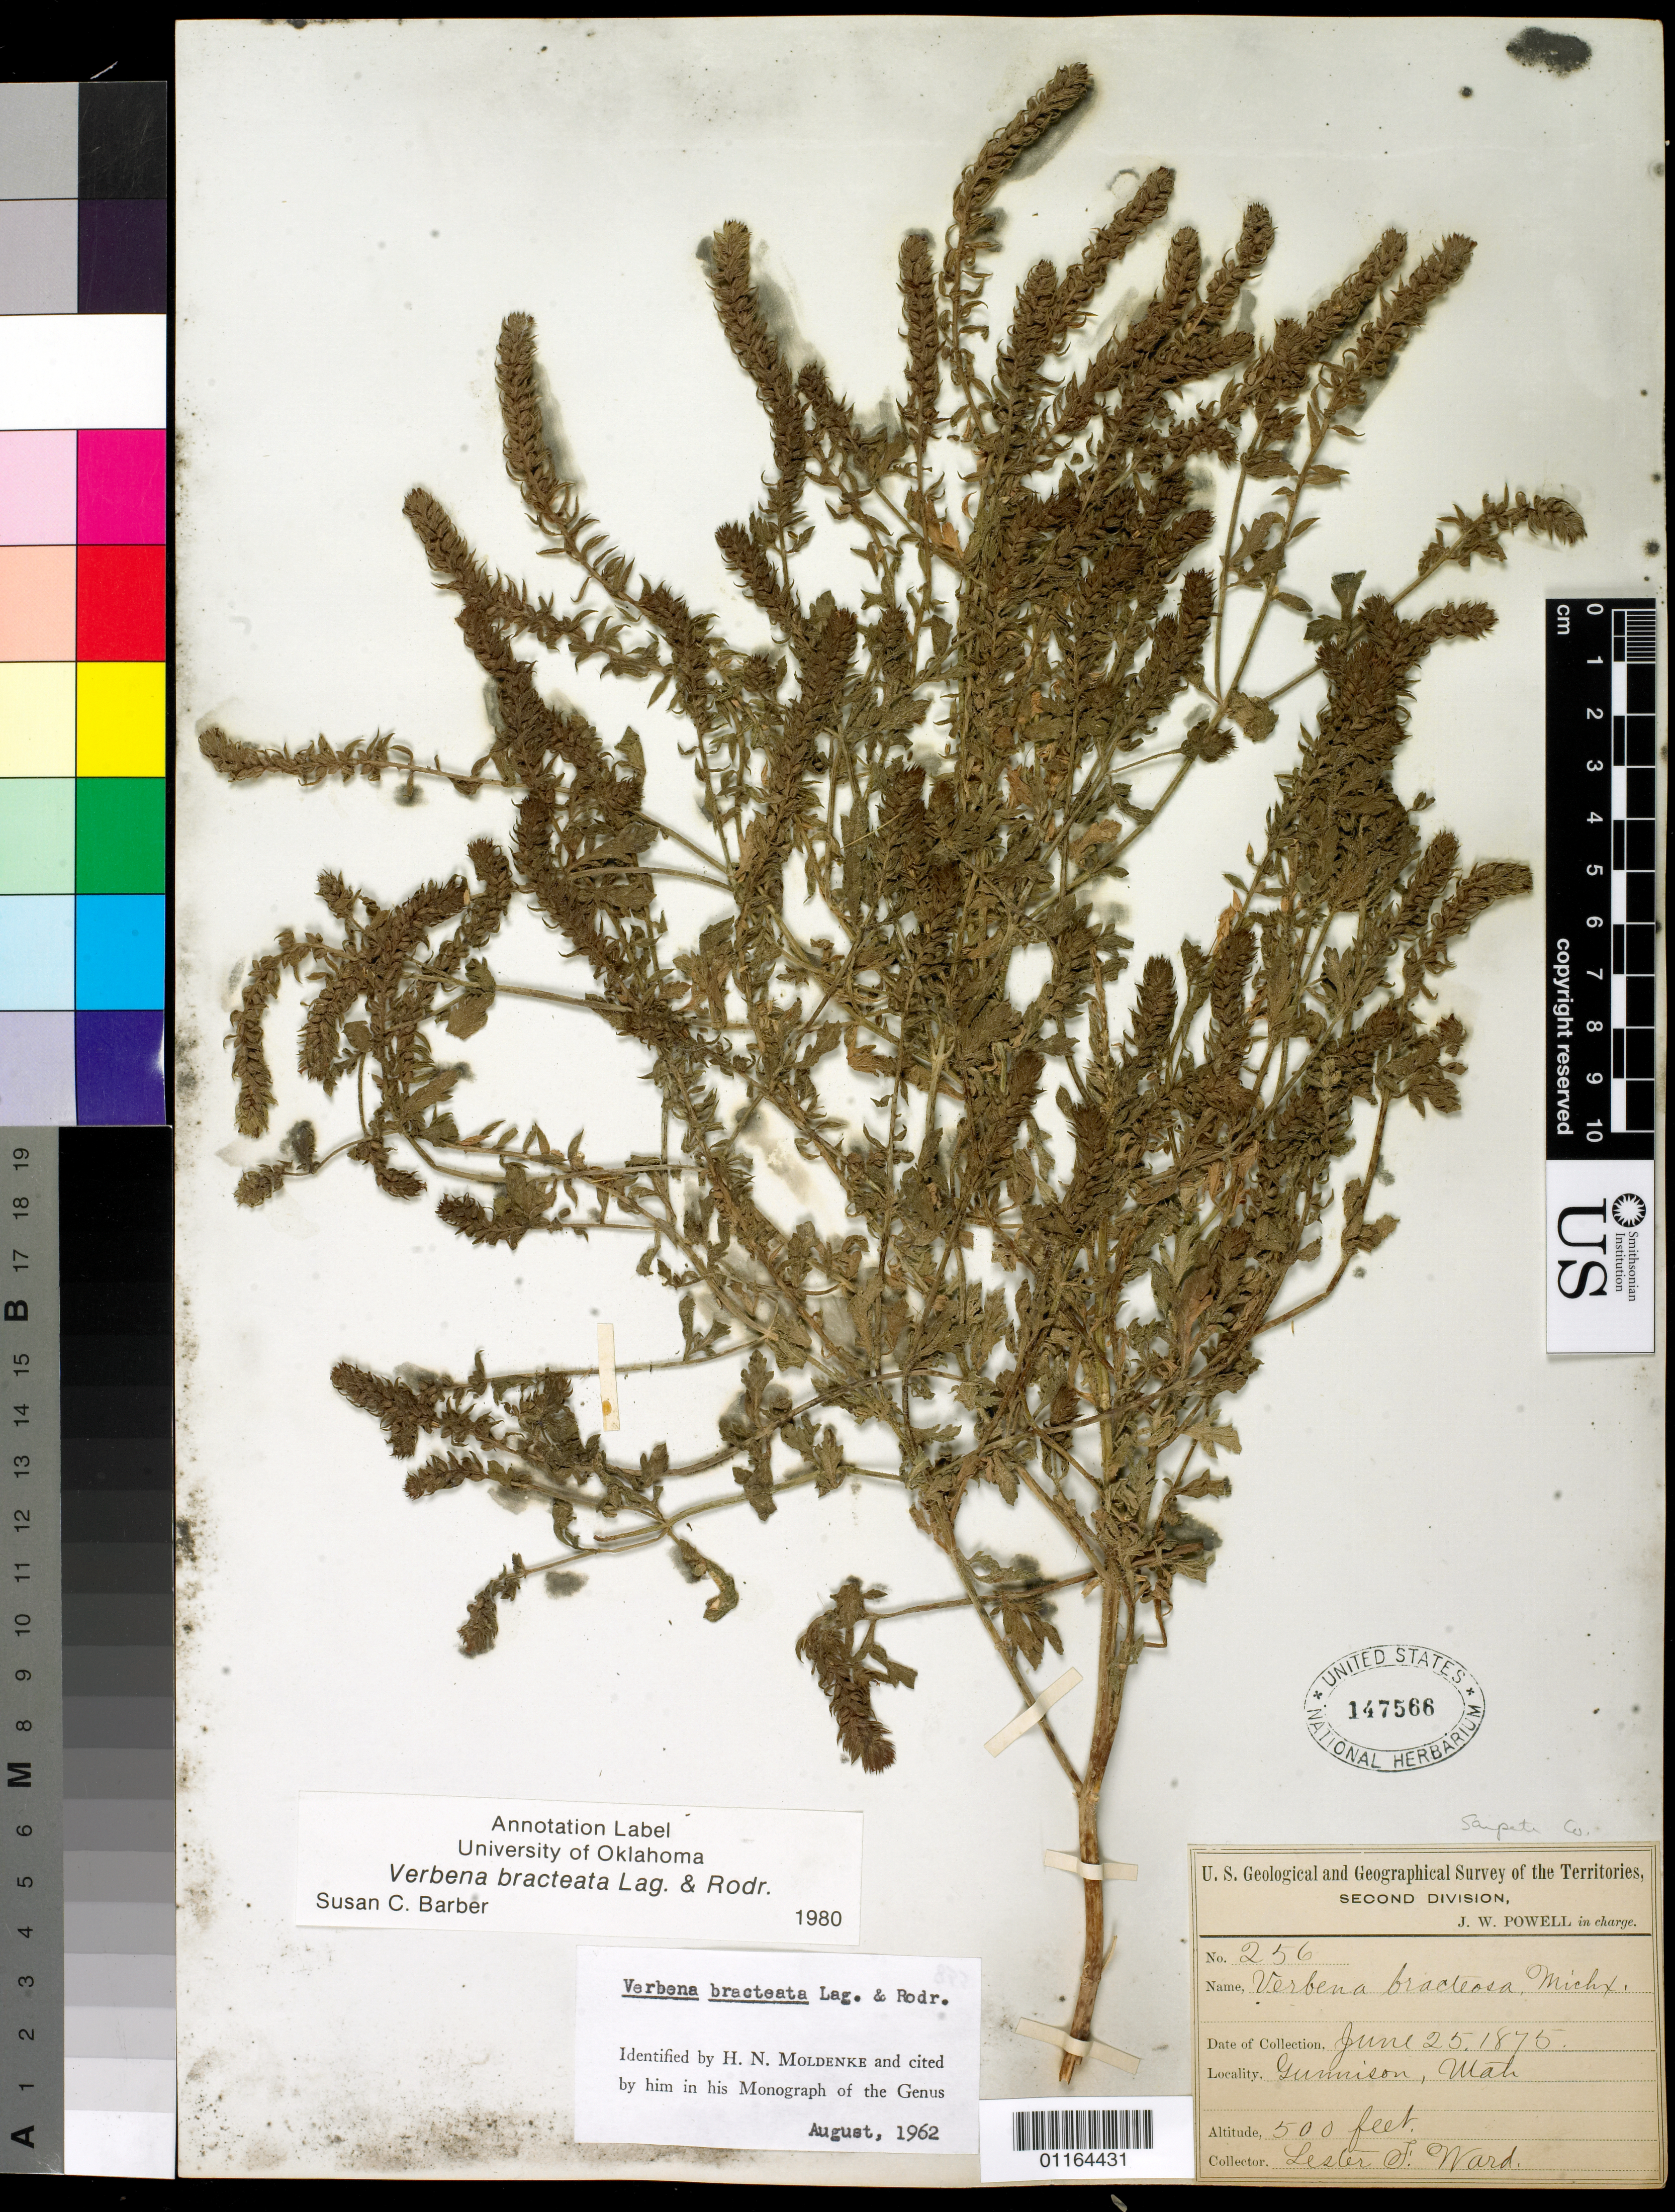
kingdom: Plantae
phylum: Tracheophyta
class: Magnoliopsida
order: Lamiales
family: Verbenaceae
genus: Verbena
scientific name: Verbena bracteata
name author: Cav. ex Lag. & Rodr.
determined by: Moldenke, H. N.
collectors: L. F. Ward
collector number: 256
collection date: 1875-06-25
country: United States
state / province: Utah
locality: Gunnison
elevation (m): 152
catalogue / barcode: US 147566